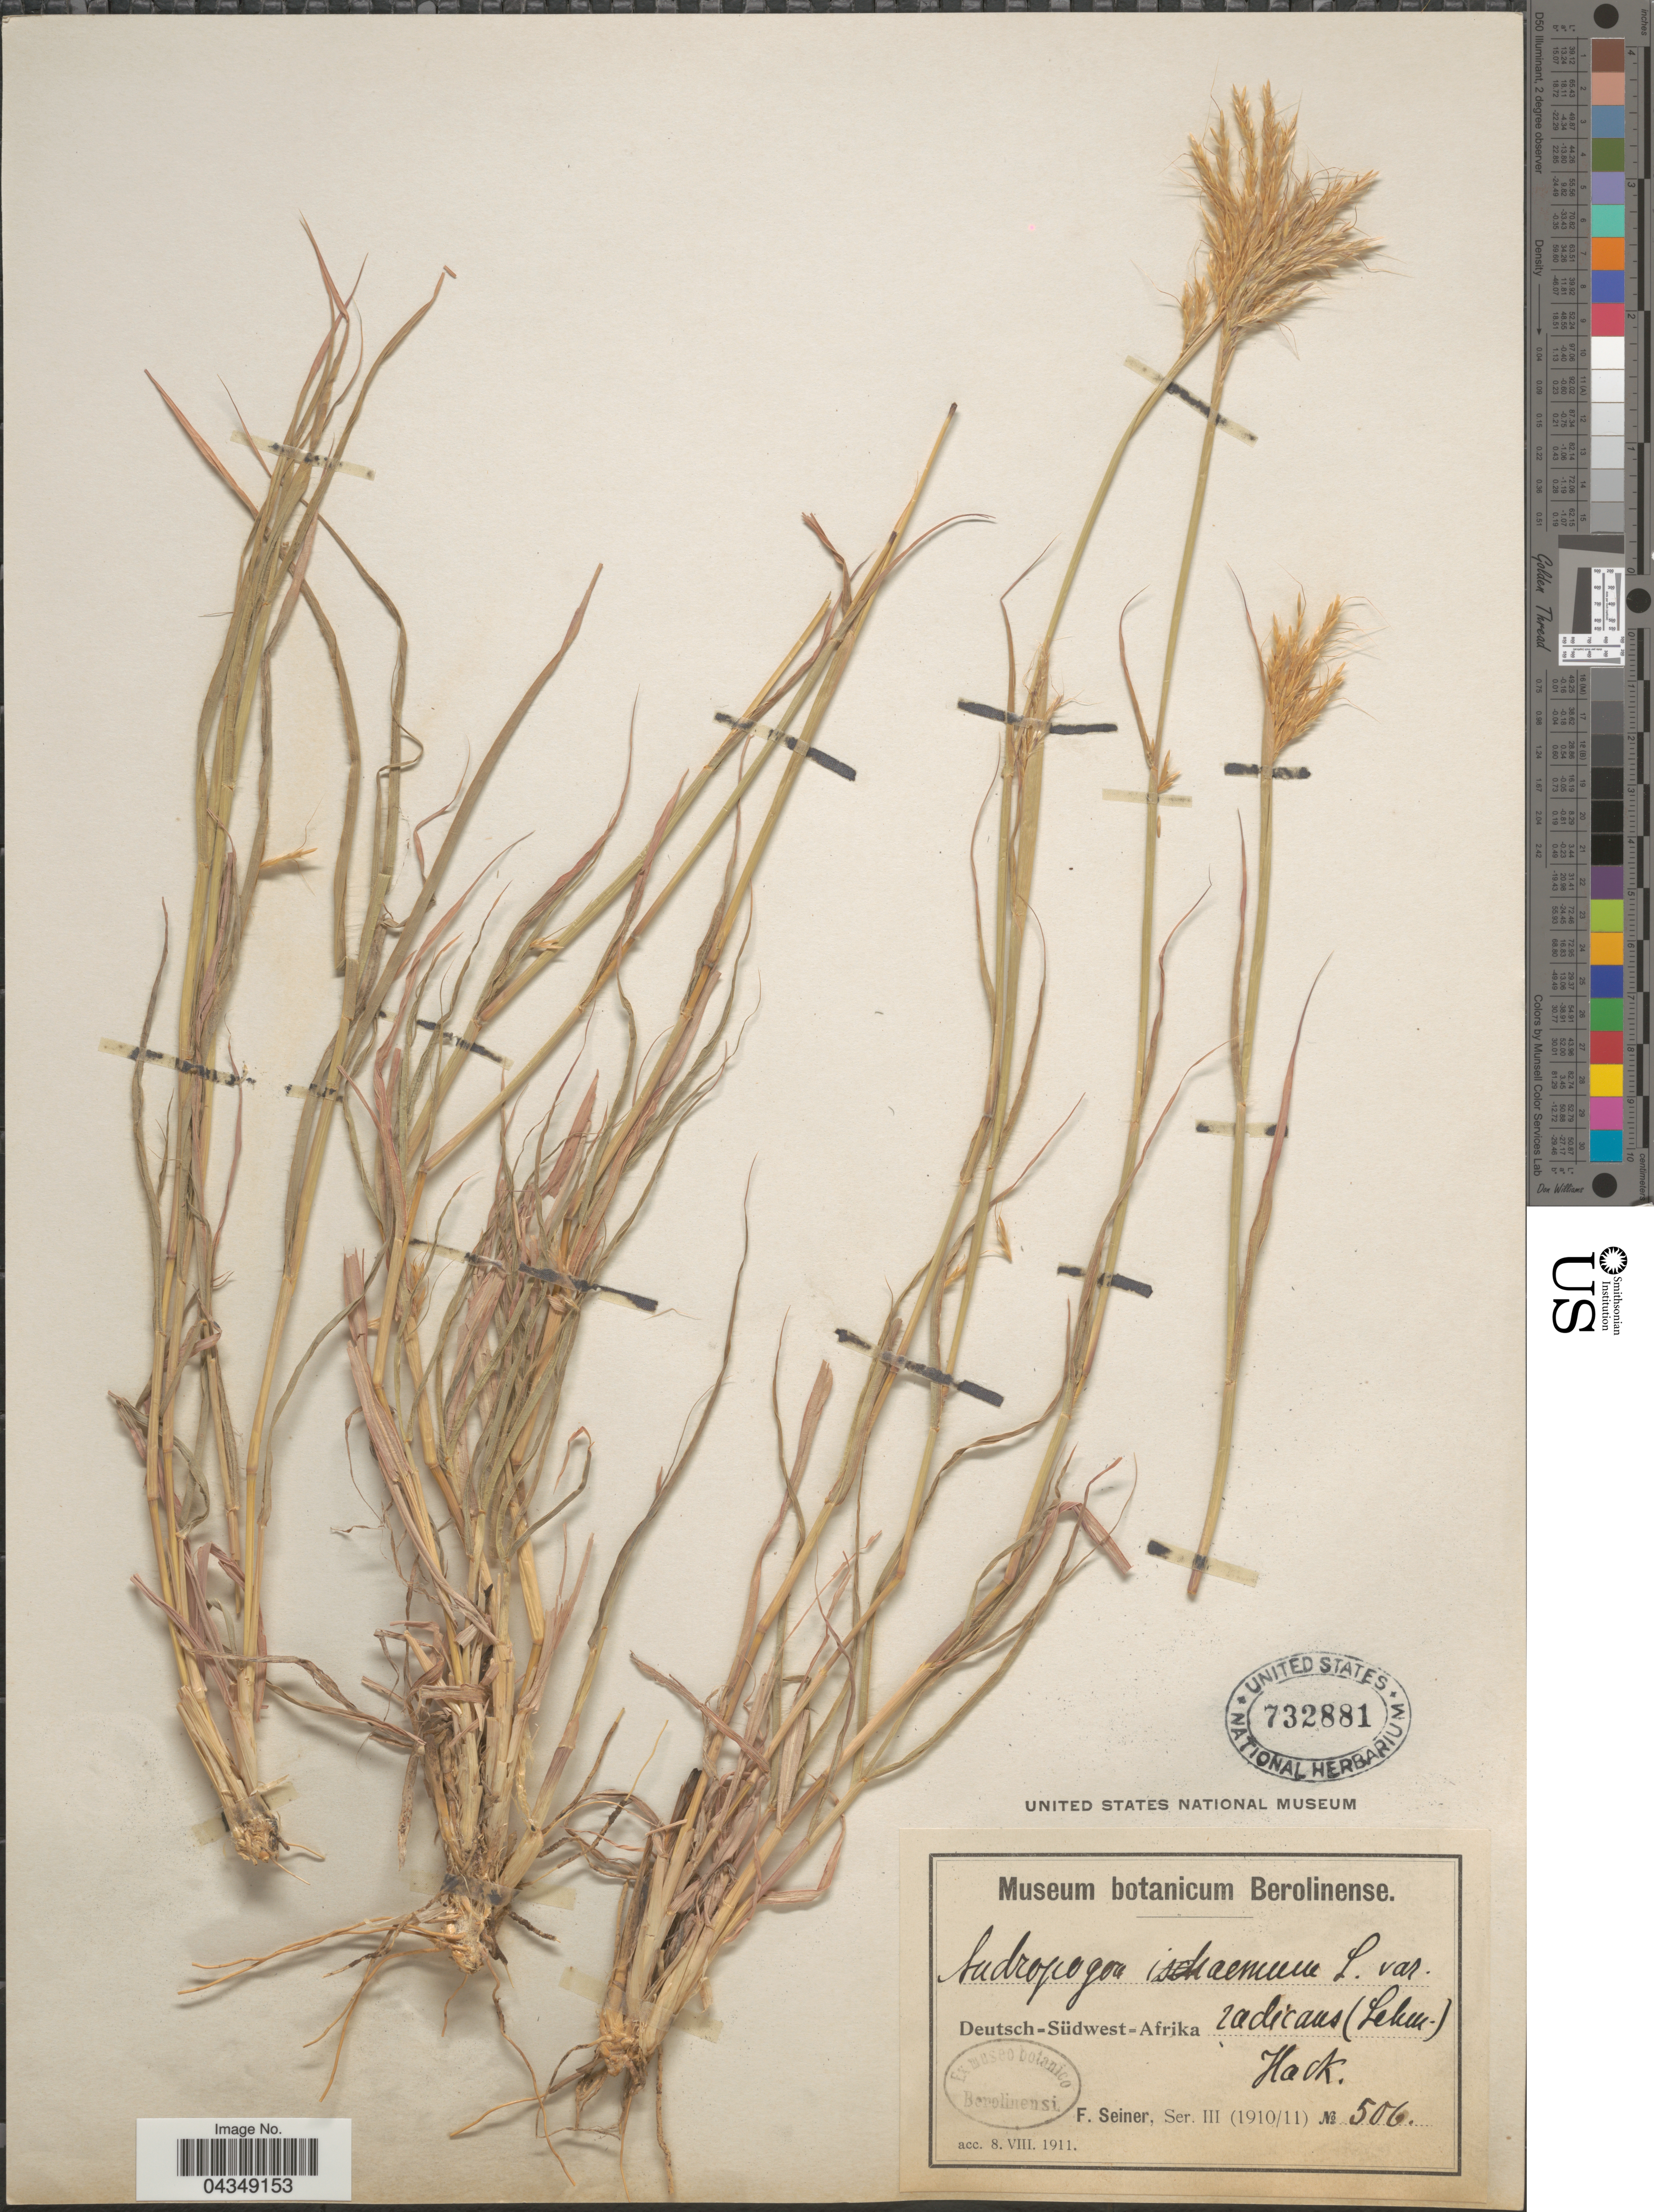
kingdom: Plantae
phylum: Tracheophyta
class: Liliopsida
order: Poales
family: Poaceae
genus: Bothriochloa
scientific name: Bothriochloa radicans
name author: (Lehm.) A. Camus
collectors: F. Seiner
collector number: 506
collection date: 1910/1911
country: Namibia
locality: Deutsch-Südwest-Afrika.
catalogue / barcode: US 732881